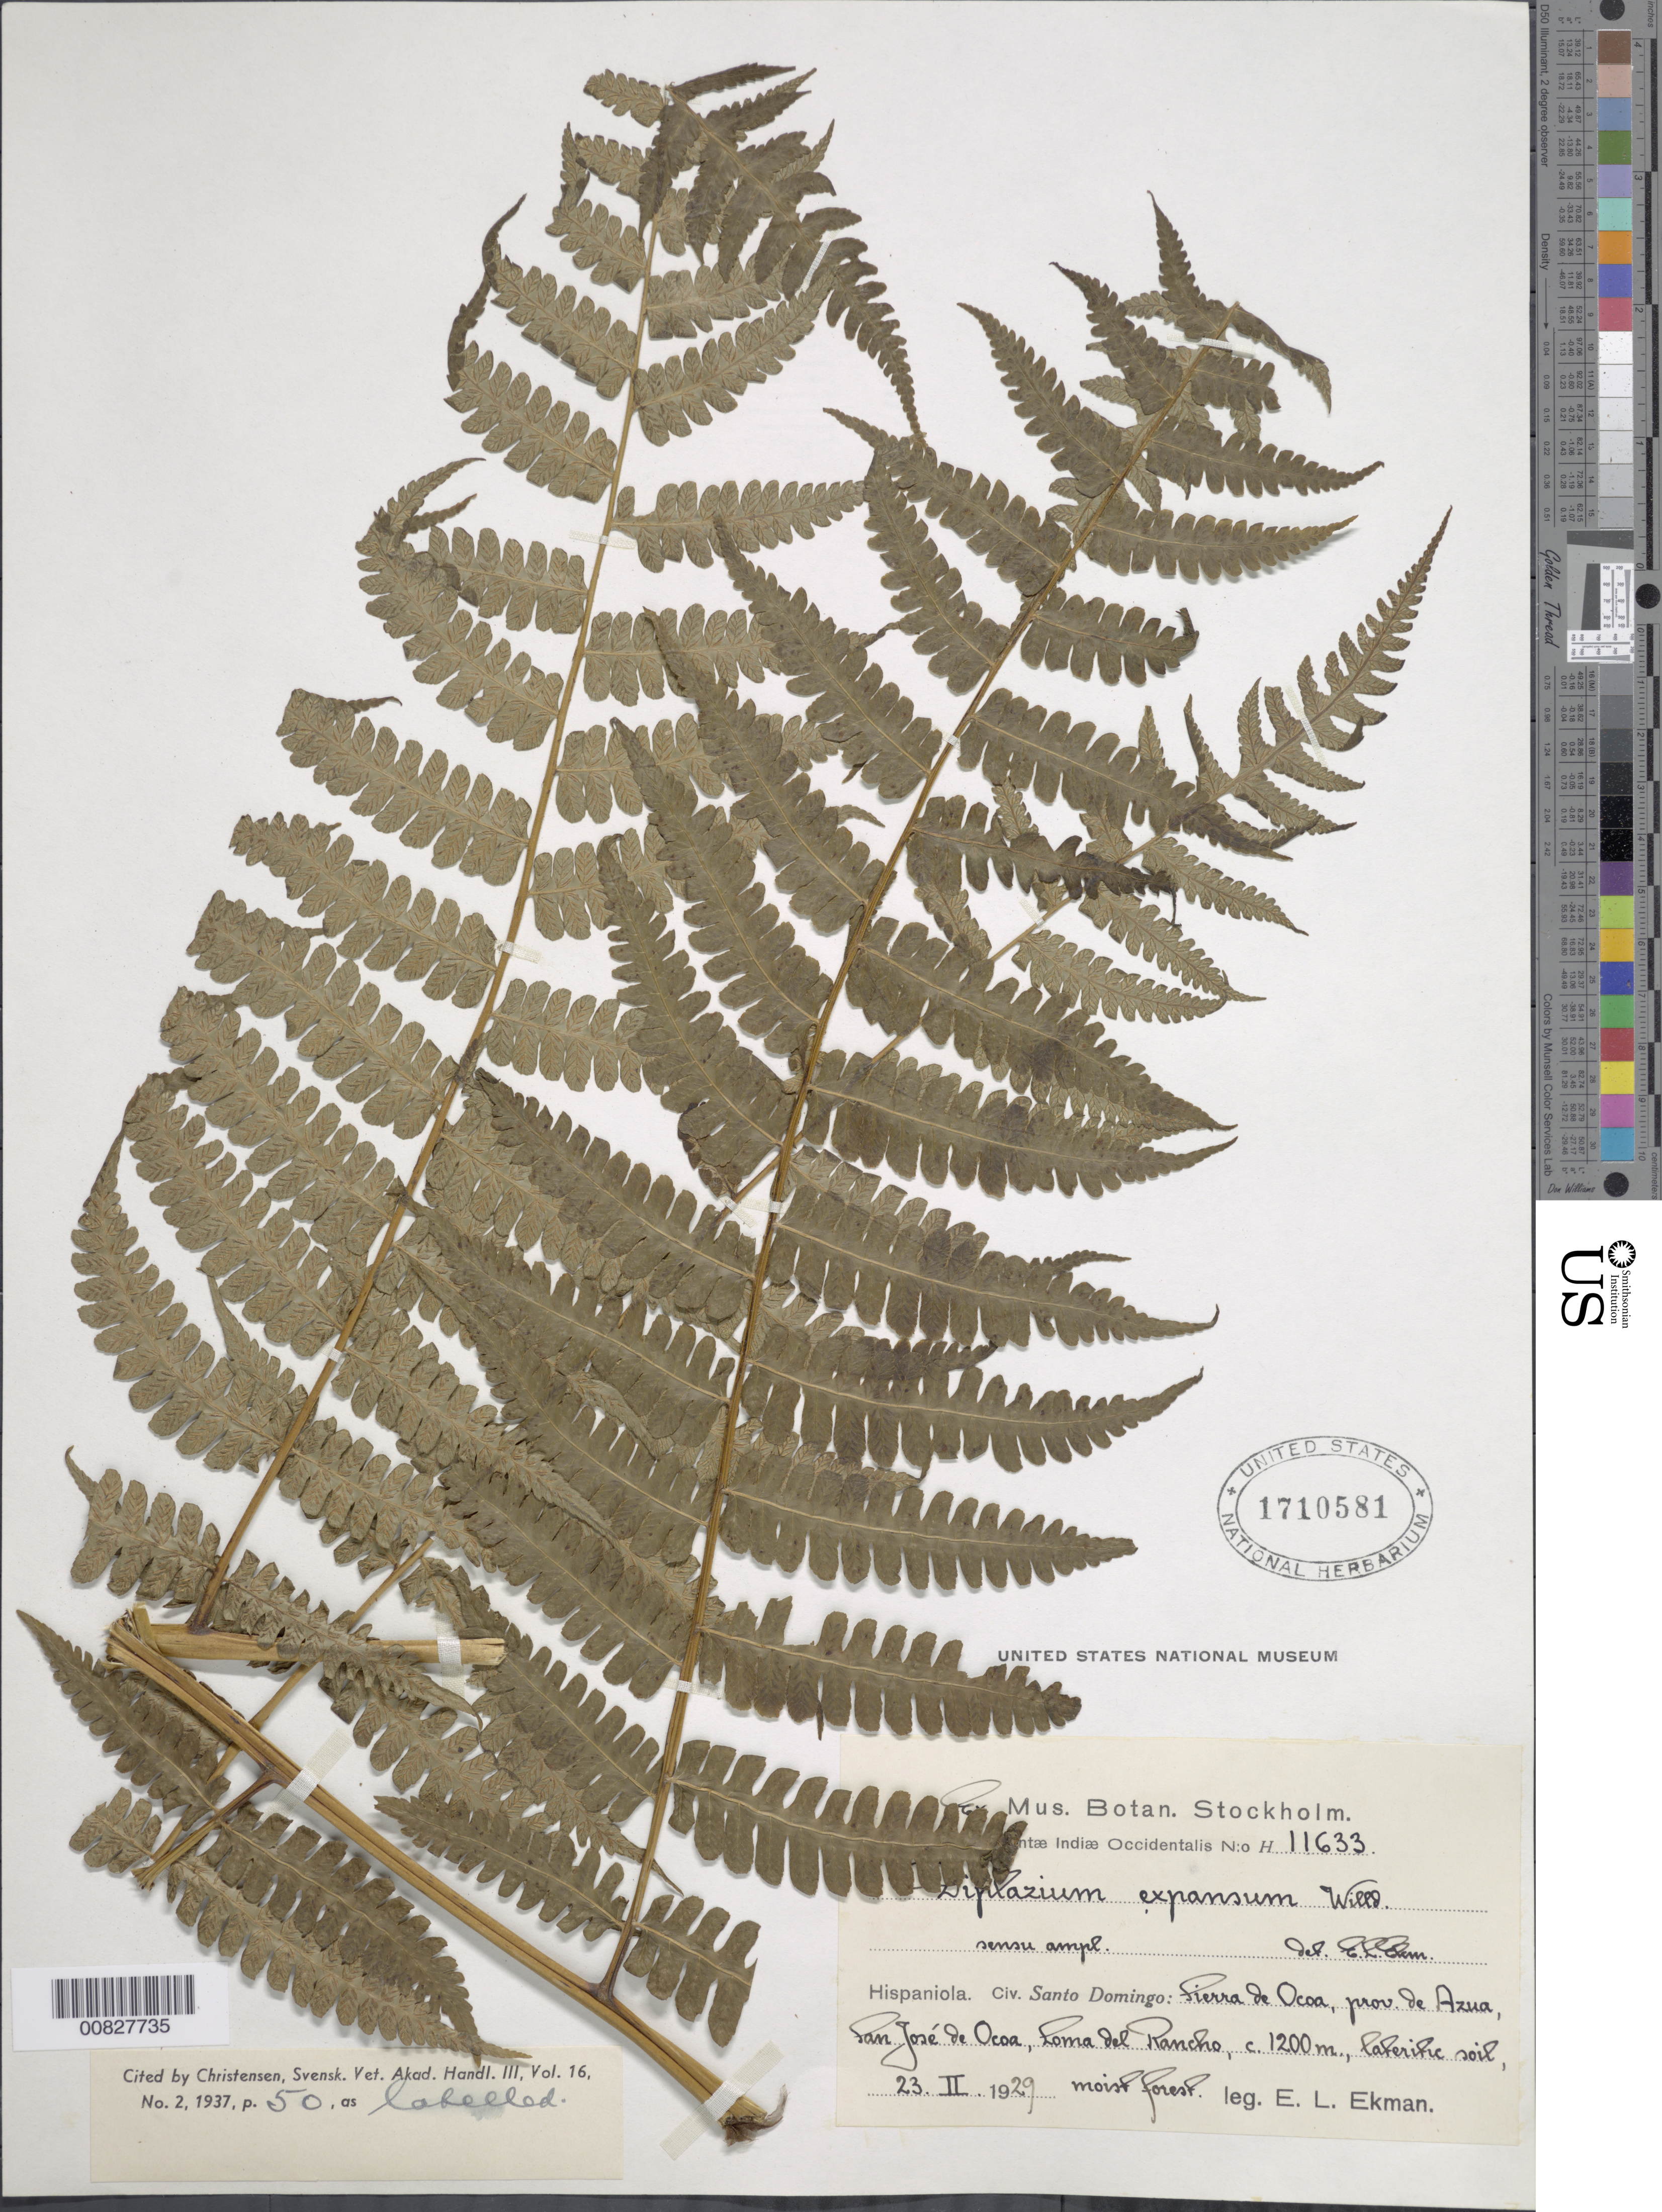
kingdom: Plantae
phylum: Tracheophyta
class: Polypodiopsida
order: Polypodiales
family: Athyriaceae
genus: Diplazium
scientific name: Diplazium fuertesii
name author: Brause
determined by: Sánchez, C.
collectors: E. L. Ekman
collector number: H 11633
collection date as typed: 23 Feb 1929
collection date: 1929-02-23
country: Dominican Republic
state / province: Azua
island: Hispaniola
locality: Sierra de Ocoa, San José de Ocoa, Loma del Rancho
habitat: Moist forest, laterite soil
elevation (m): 1200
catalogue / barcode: US 1710581